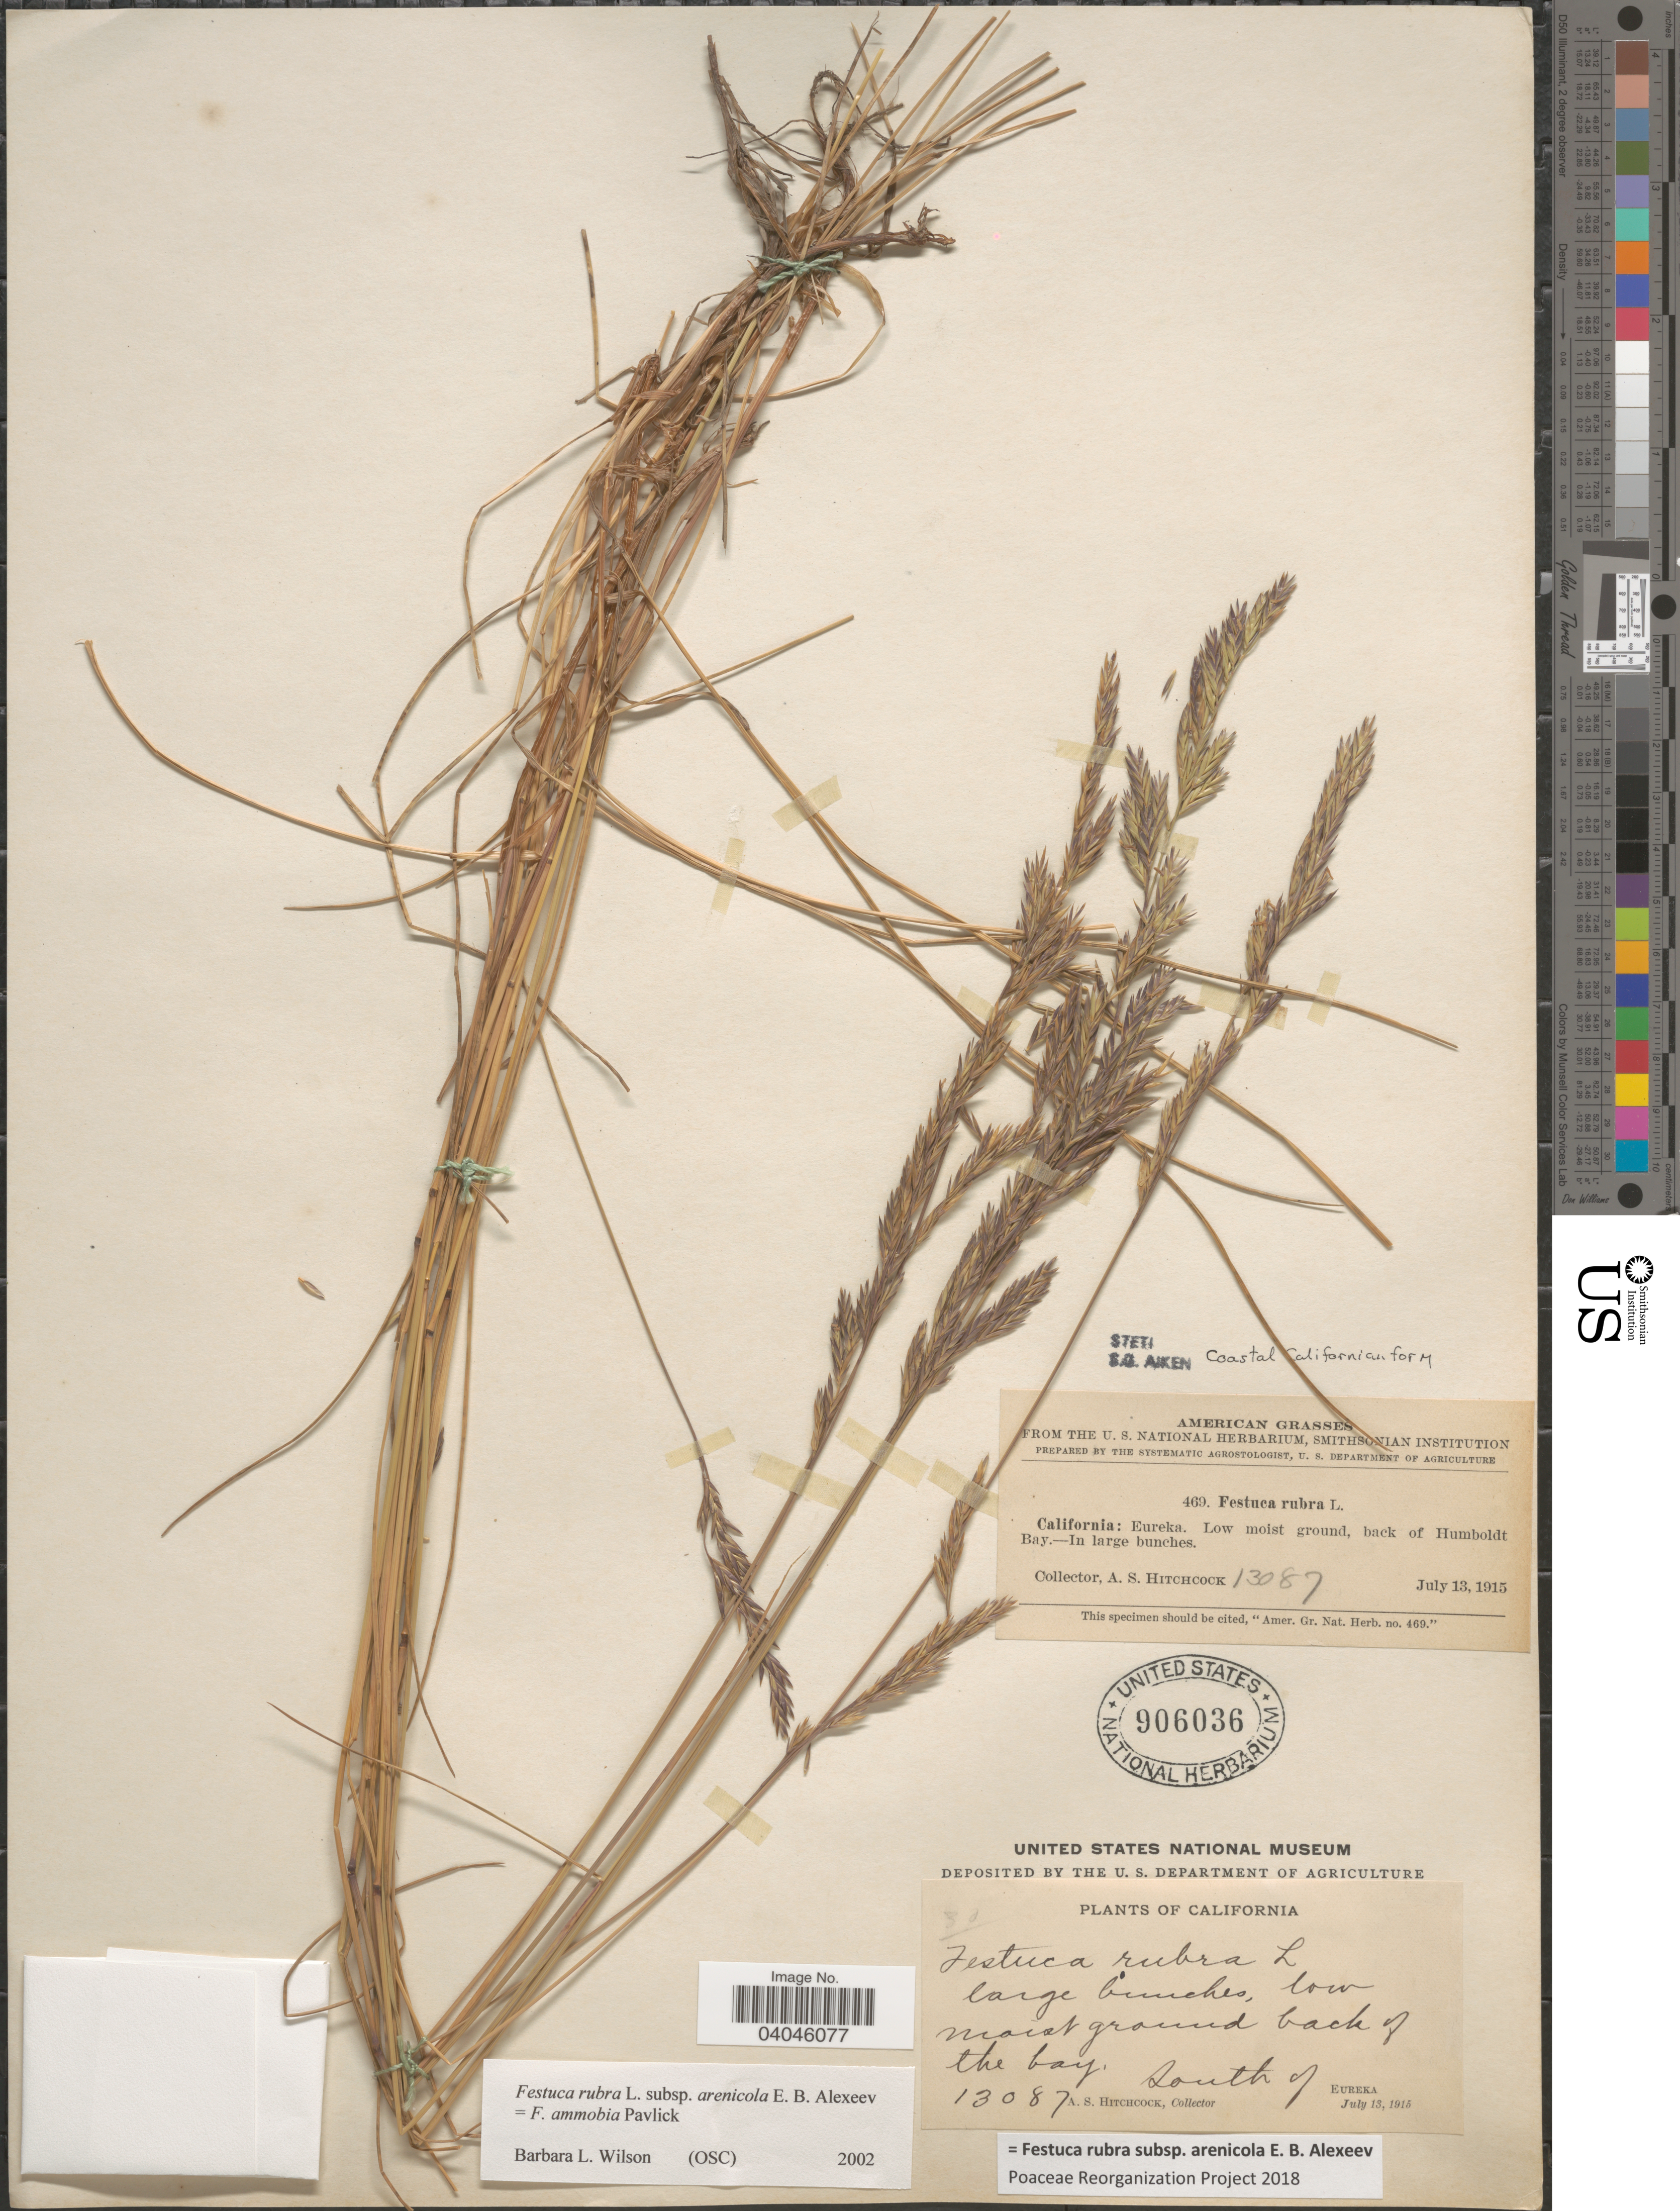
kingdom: Plantae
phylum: Tracheophyta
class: Liliopsida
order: Poales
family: Poaceae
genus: Festuca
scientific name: Festuca rubra subsp. arenicola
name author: E.B. Alexeev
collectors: A. S. Hitchcock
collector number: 469/13087 ?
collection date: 1915-07-13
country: United States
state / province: California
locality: American. South of Eureka. Back of Humboldt Bay.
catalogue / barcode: US 906036